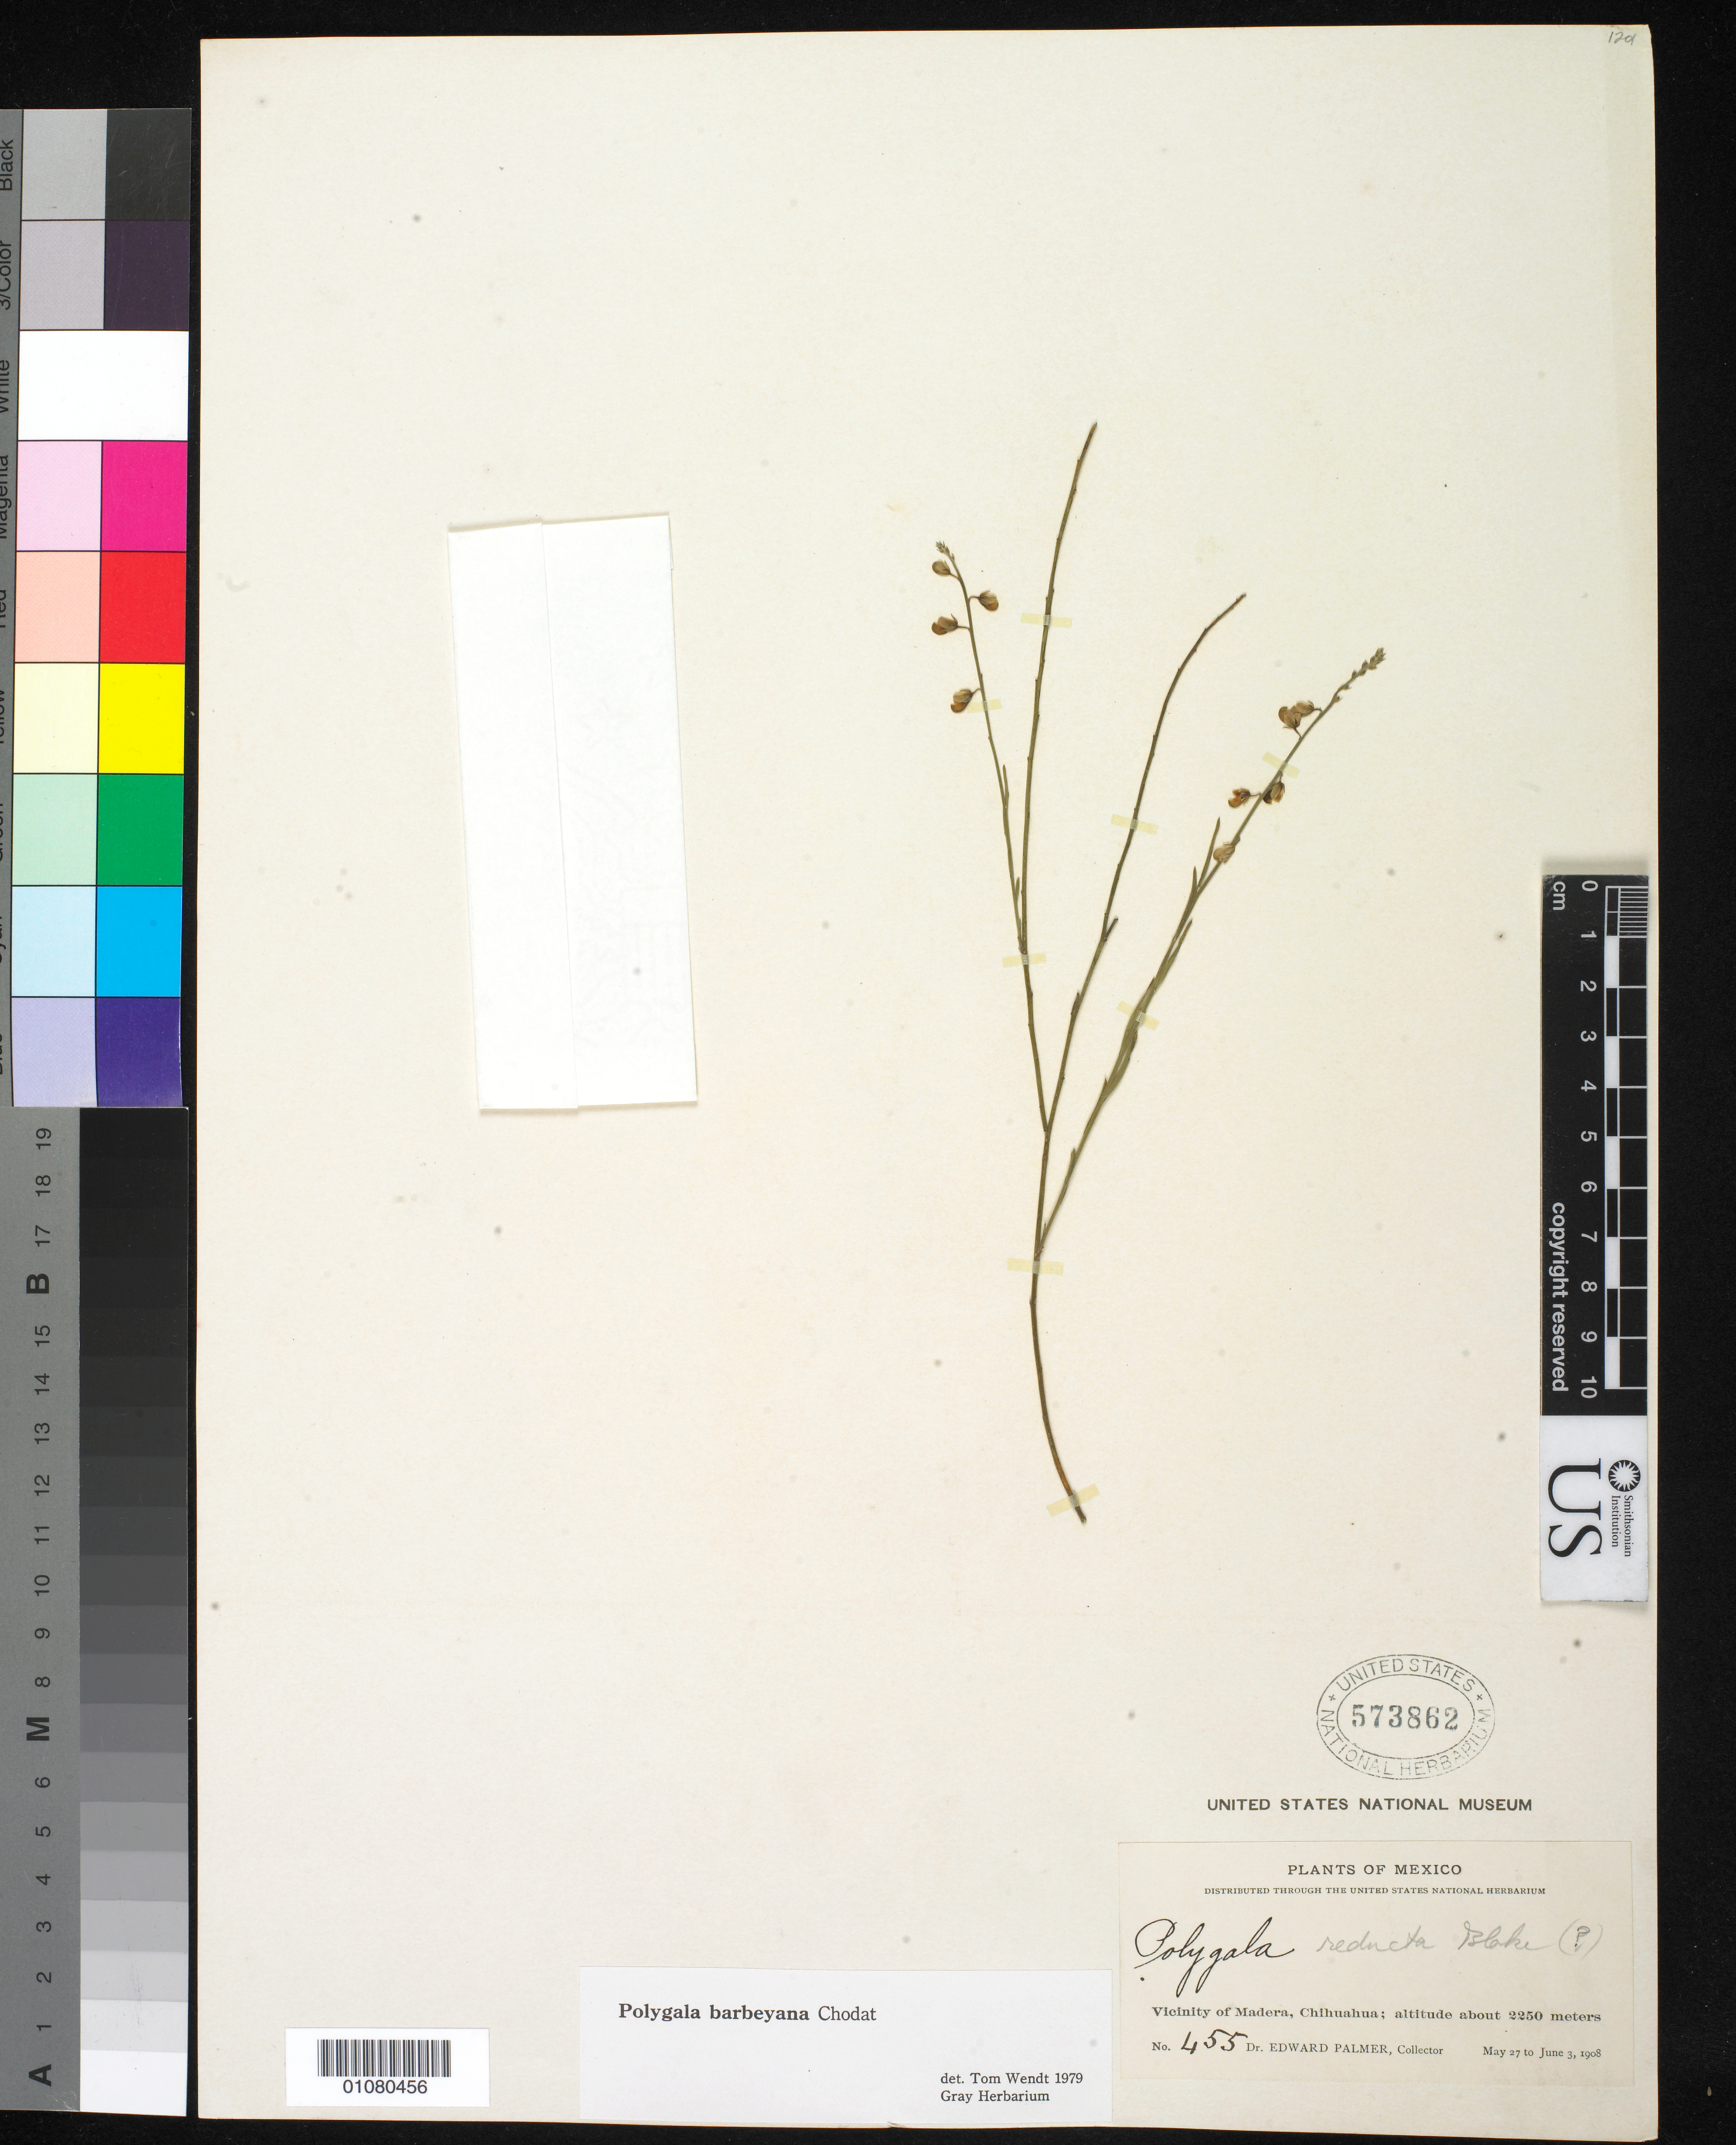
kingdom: Plantae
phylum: Tracheophyta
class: Magnoliopsida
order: Fabales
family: Polygalaceae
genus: Hebecarpa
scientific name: Hebecarpa barbeyana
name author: (Chodat) J.R. Abbott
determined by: Strong, Mark T., (BOT), Smithsonian Institution - National Museum of Natural History (UNITED STATES)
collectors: E. Palmer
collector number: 455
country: Mexico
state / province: Chihuahua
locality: Madera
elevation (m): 2250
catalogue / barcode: US 573862